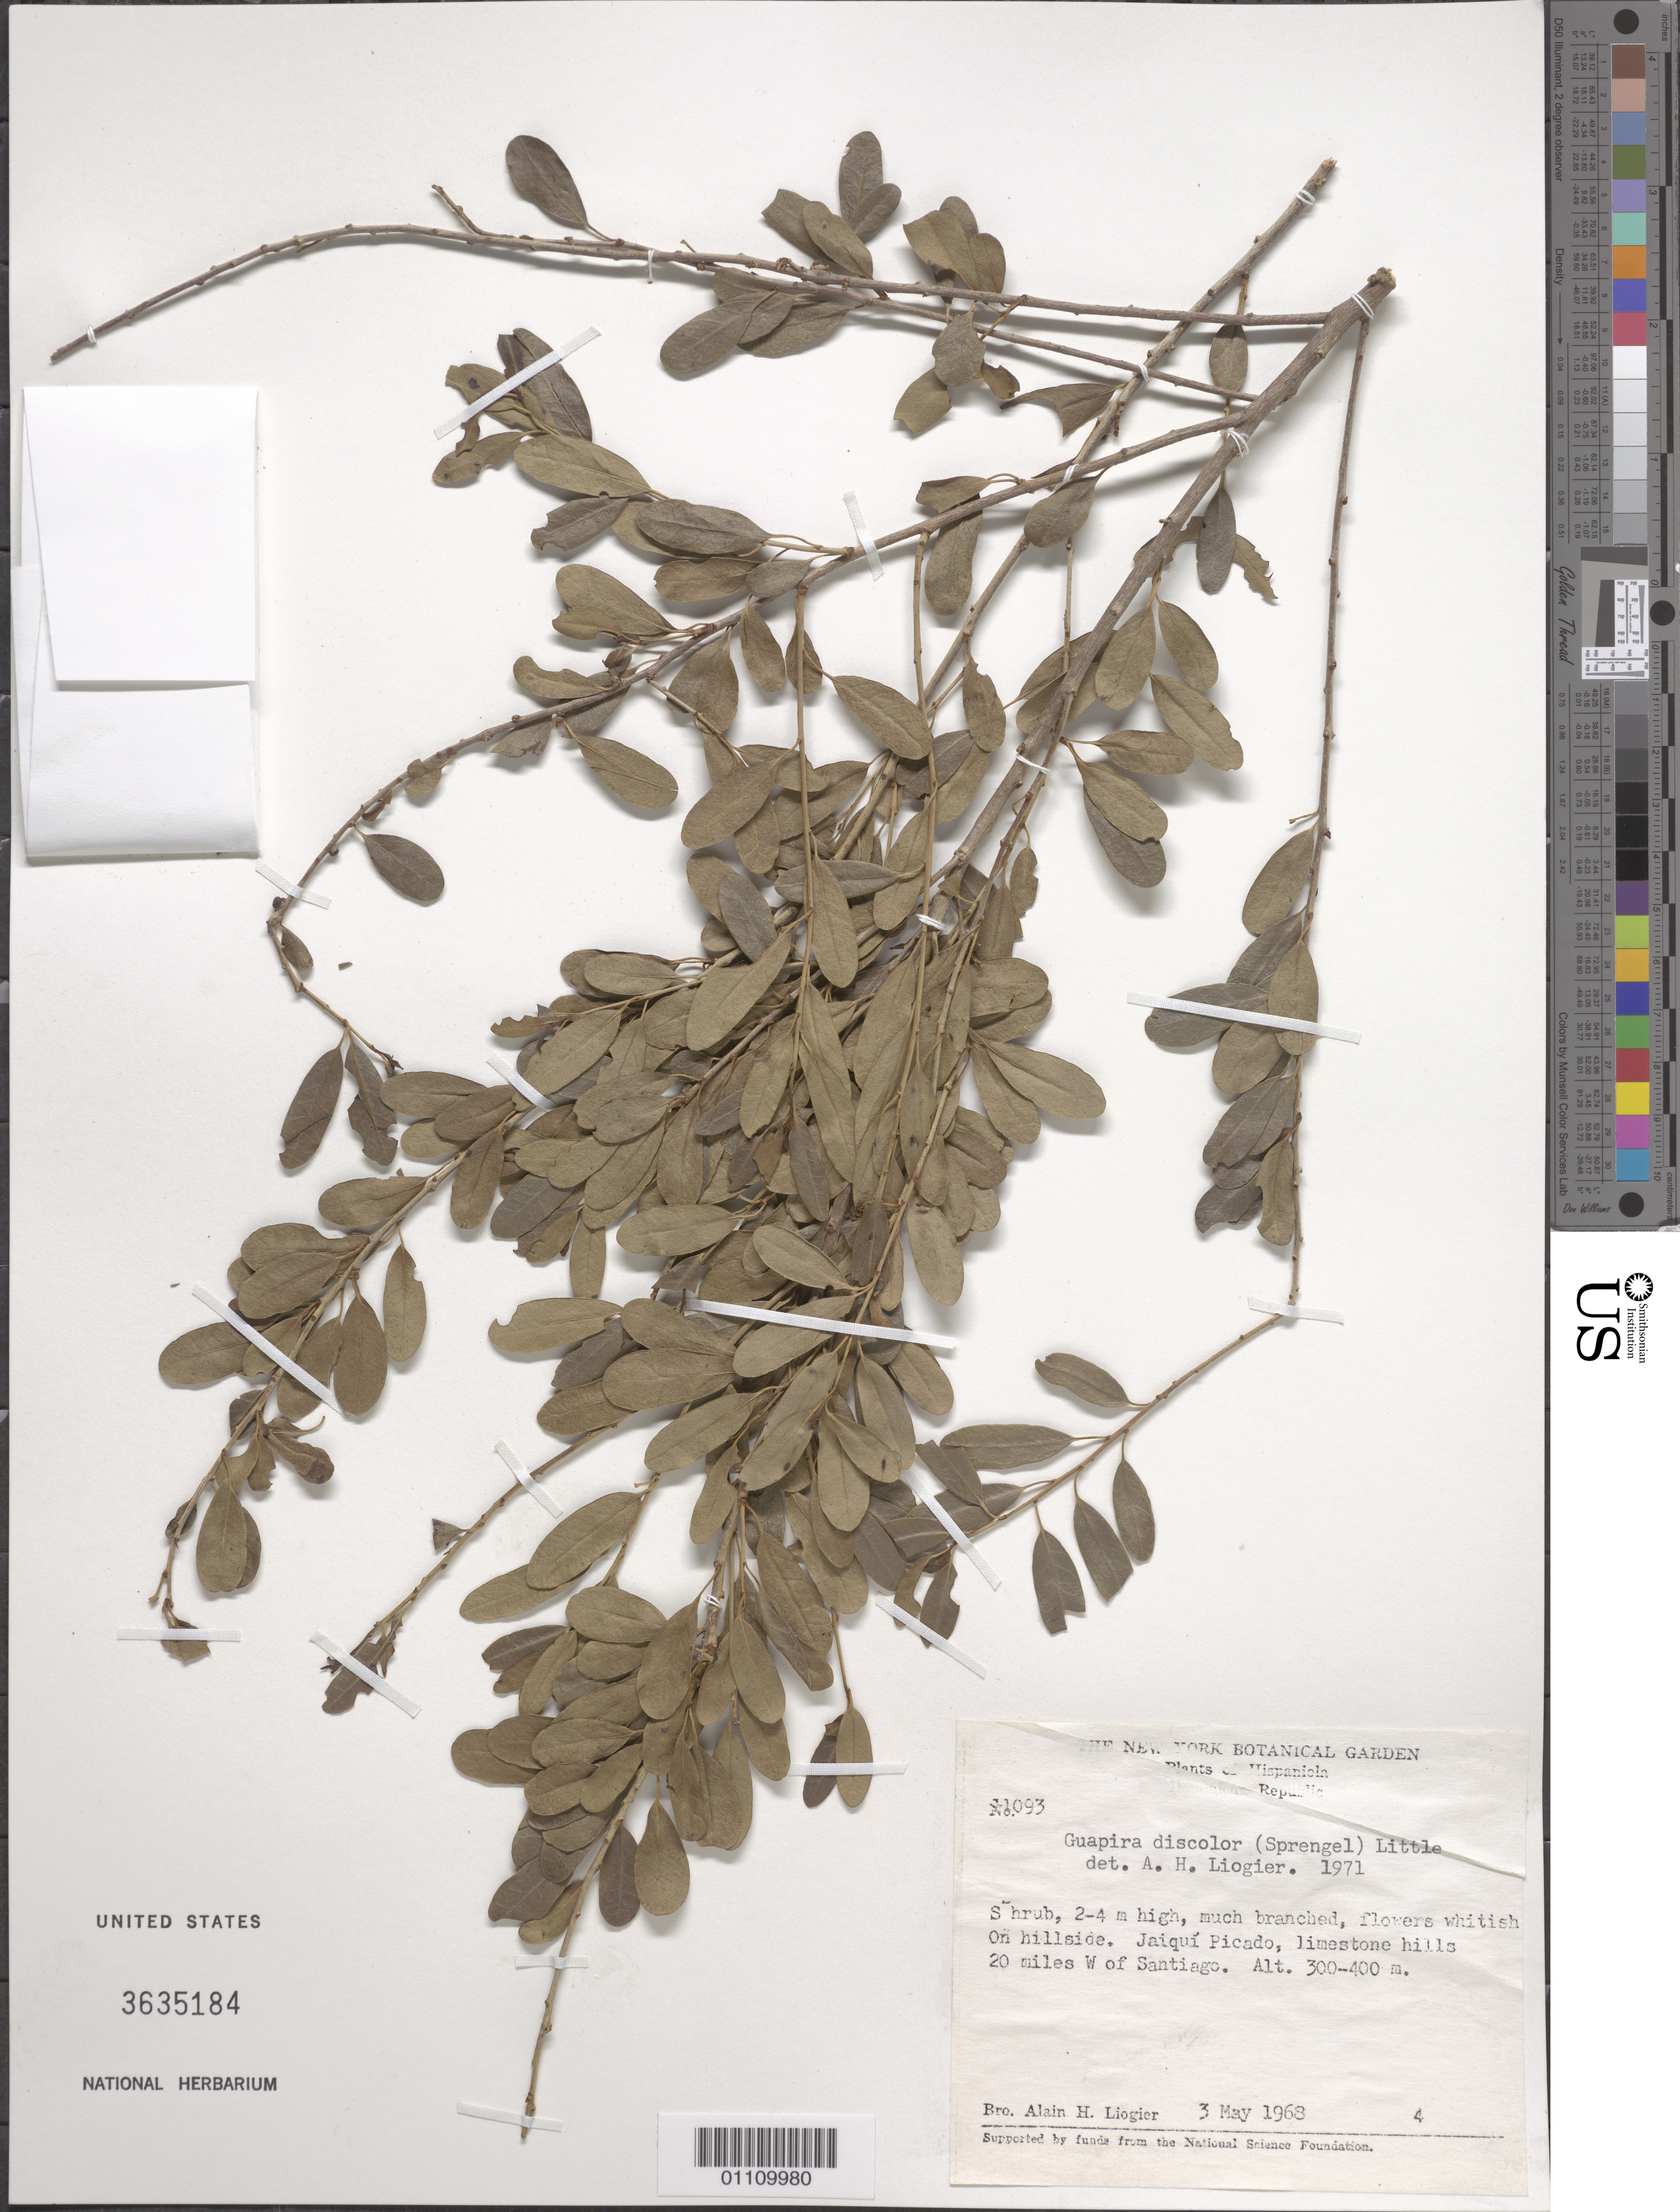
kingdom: Plantae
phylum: Tracheophyta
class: Magnoliopsida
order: Caryophyllales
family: Nyctaginaceae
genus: Guapira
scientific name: Guapira discolor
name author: (Spreng.) Little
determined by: Liogier, Alain H.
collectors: A. H. Liogier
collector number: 11093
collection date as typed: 03 May 1968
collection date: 1968-05-03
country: Dominican Republic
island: Hispaniola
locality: Jaiquí Picado, 20 miles W of Santiago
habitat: On hillside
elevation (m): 300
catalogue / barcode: US 3635184